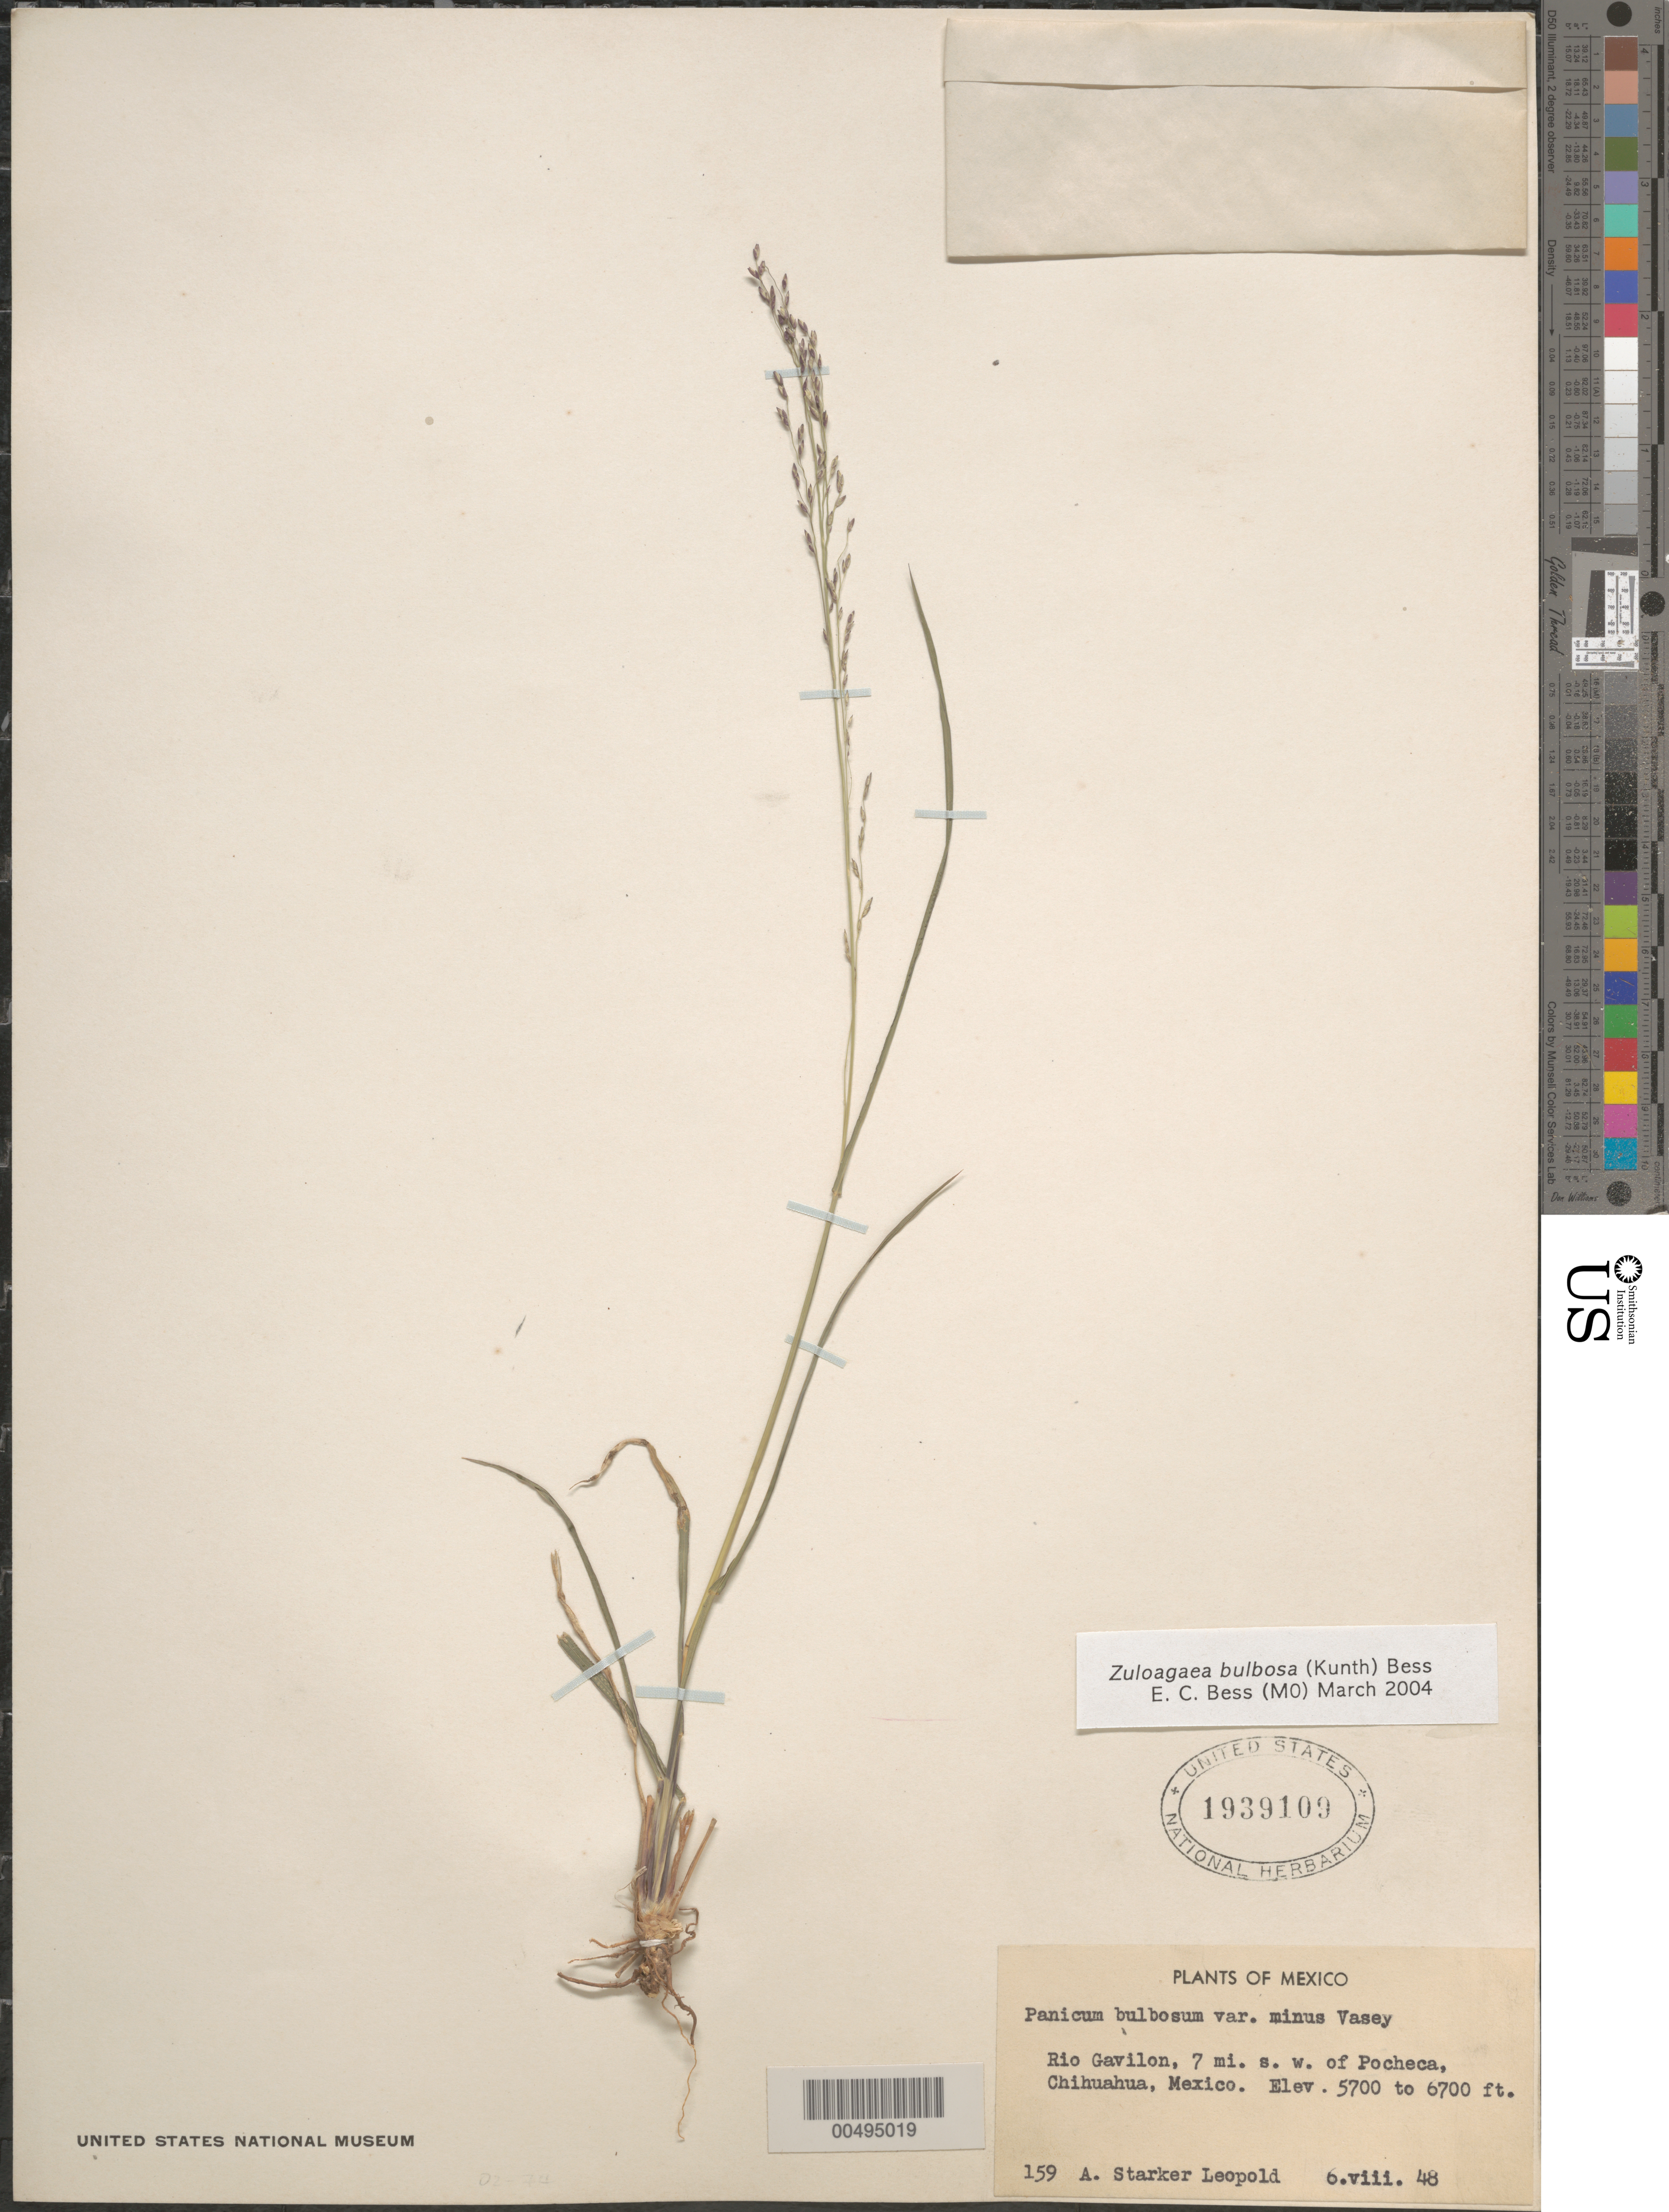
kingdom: Plantae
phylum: Tracheophyta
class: Liliopsida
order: Poales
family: Poaceae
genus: Panicum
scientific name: Panicum bulbosum subsp. sciaphilum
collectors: A. Leopold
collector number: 159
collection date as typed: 6 Aug 1948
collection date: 1948-08-06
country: Mexico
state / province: Chihuahua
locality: Rio Gavilon, 7 mi SW of Pocheca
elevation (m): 1737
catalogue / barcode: US 1939109